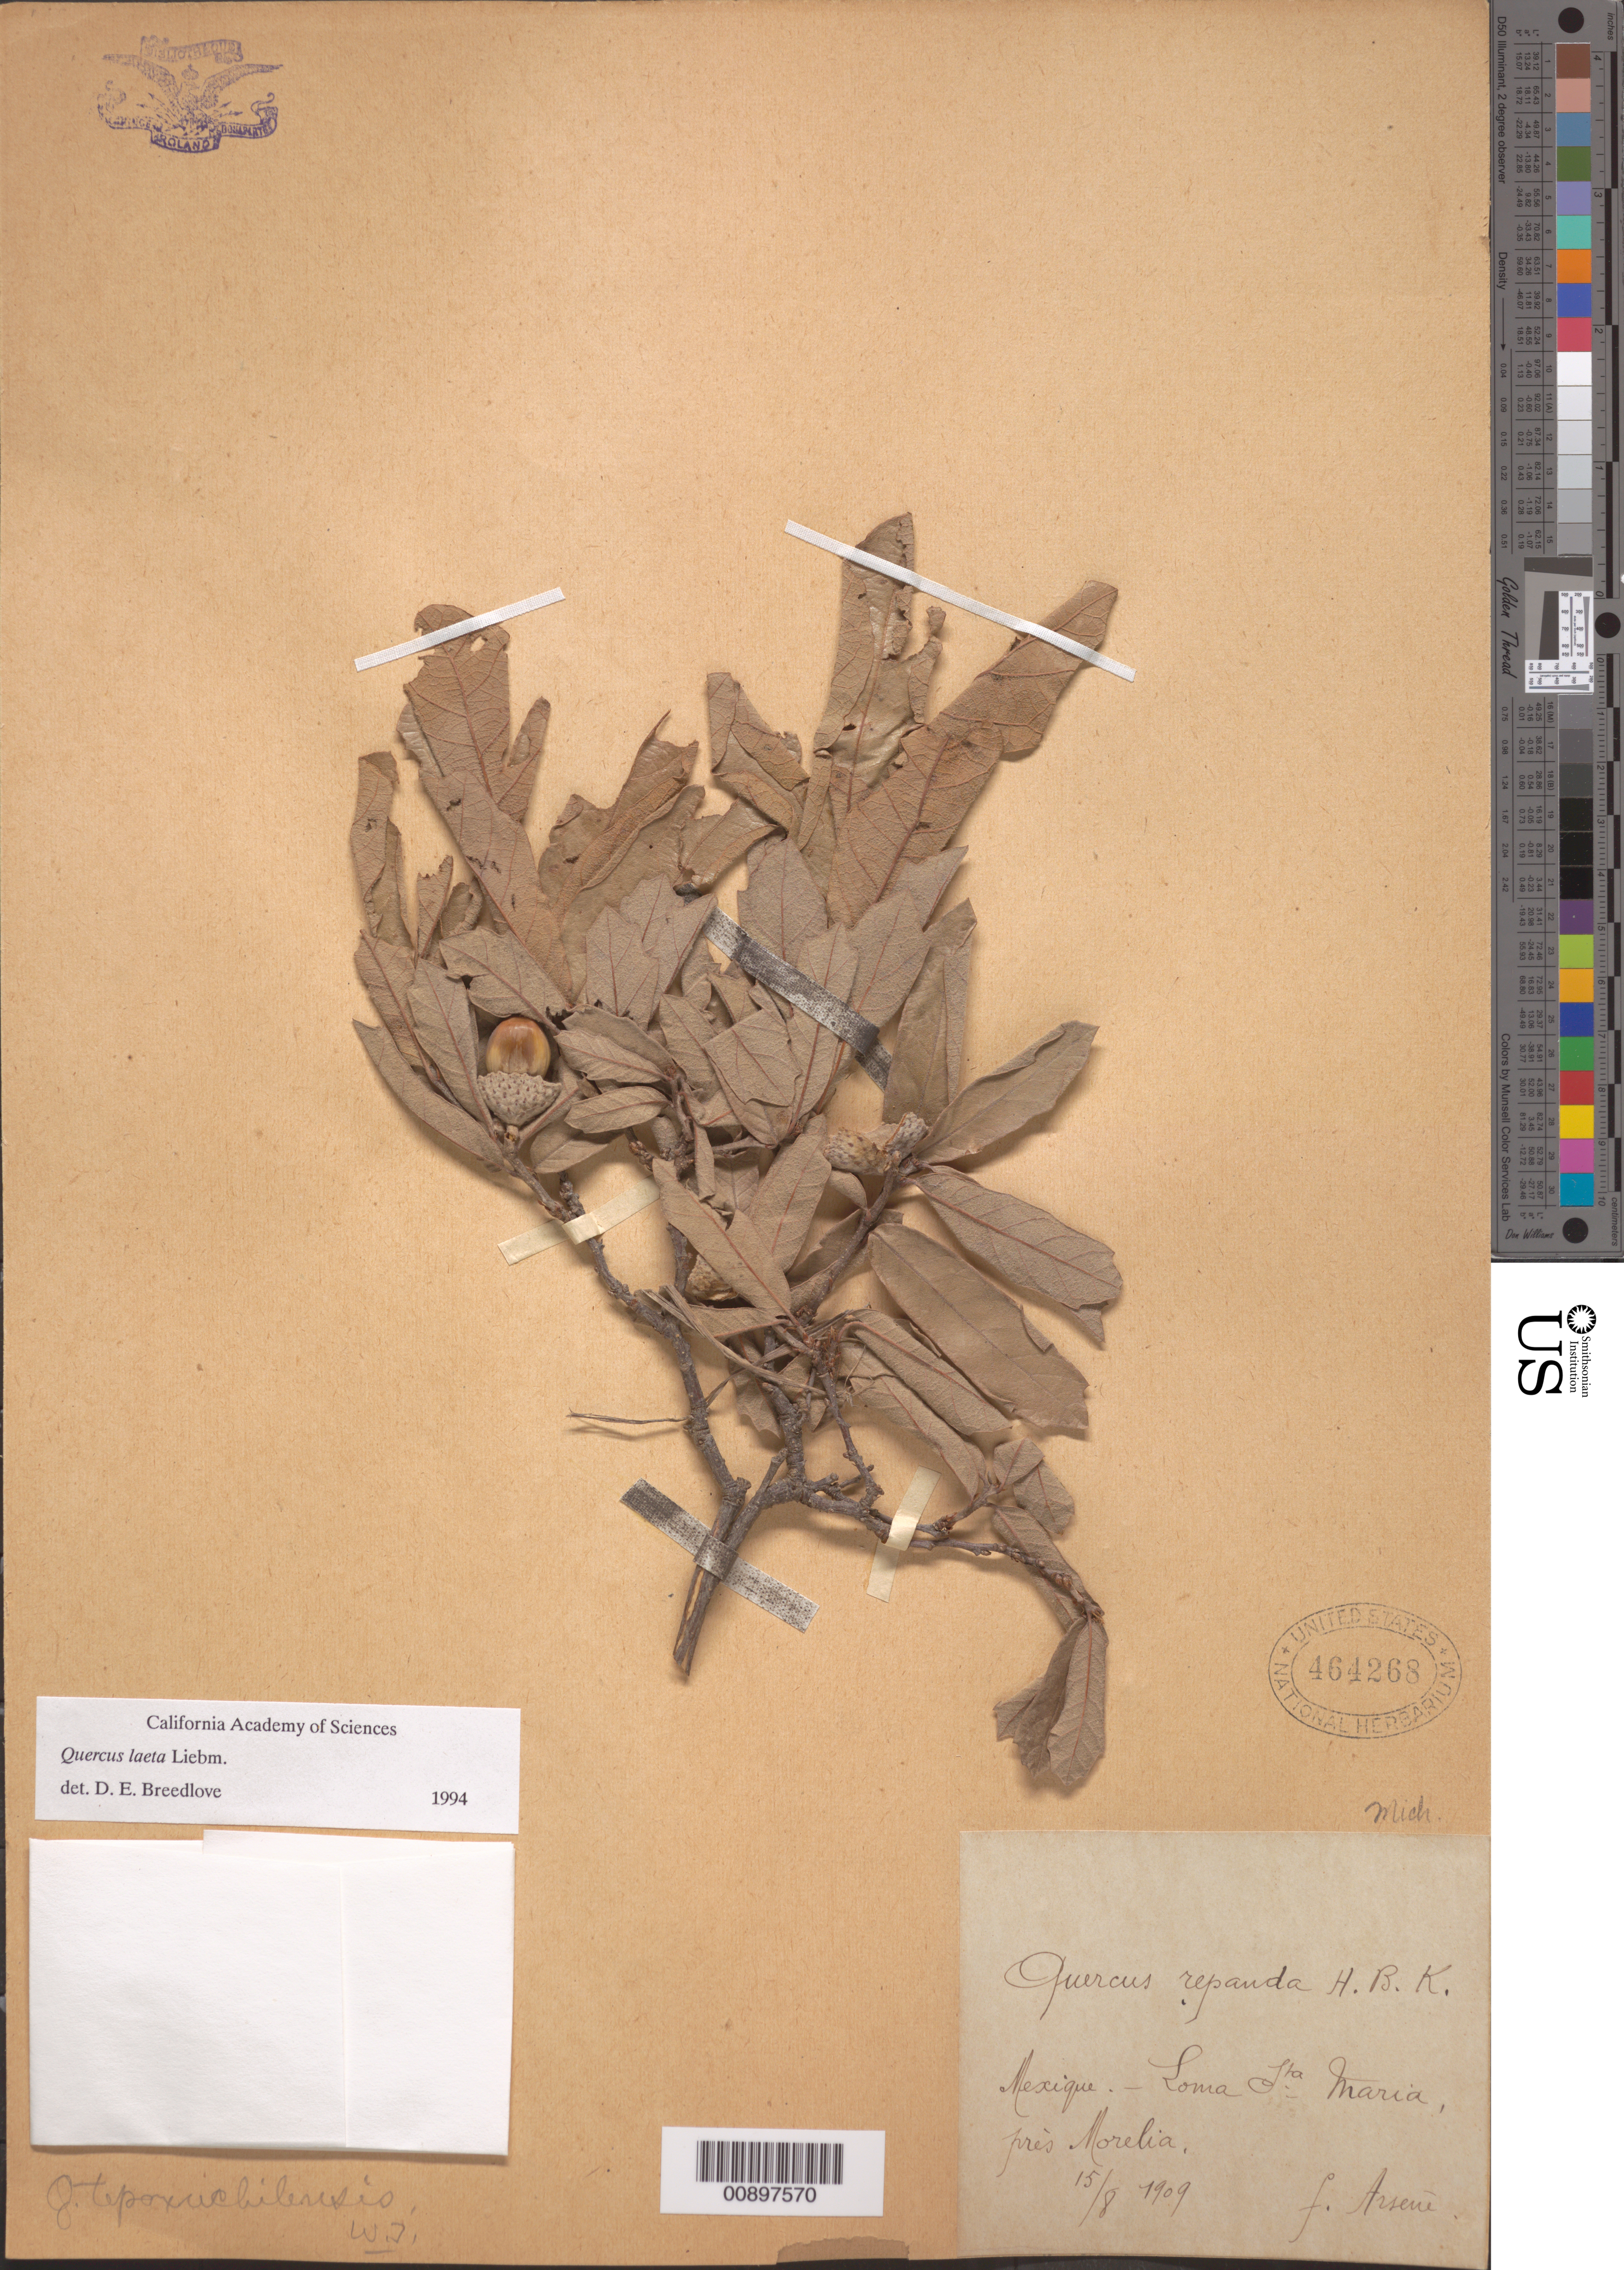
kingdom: Plantae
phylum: Tracheophyta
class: Magnoliopsida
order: Fagales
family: Fagaceae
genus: Quercus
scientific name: Quercus laeta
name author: Liebm.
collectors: Bro. G. Arsène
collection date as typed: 15 Aug 1909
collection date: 1909-08-15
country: Mexico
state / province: Michoacán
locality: Mexique.- Loma Sta. Maria, près Morelia.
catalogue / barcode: US 464268